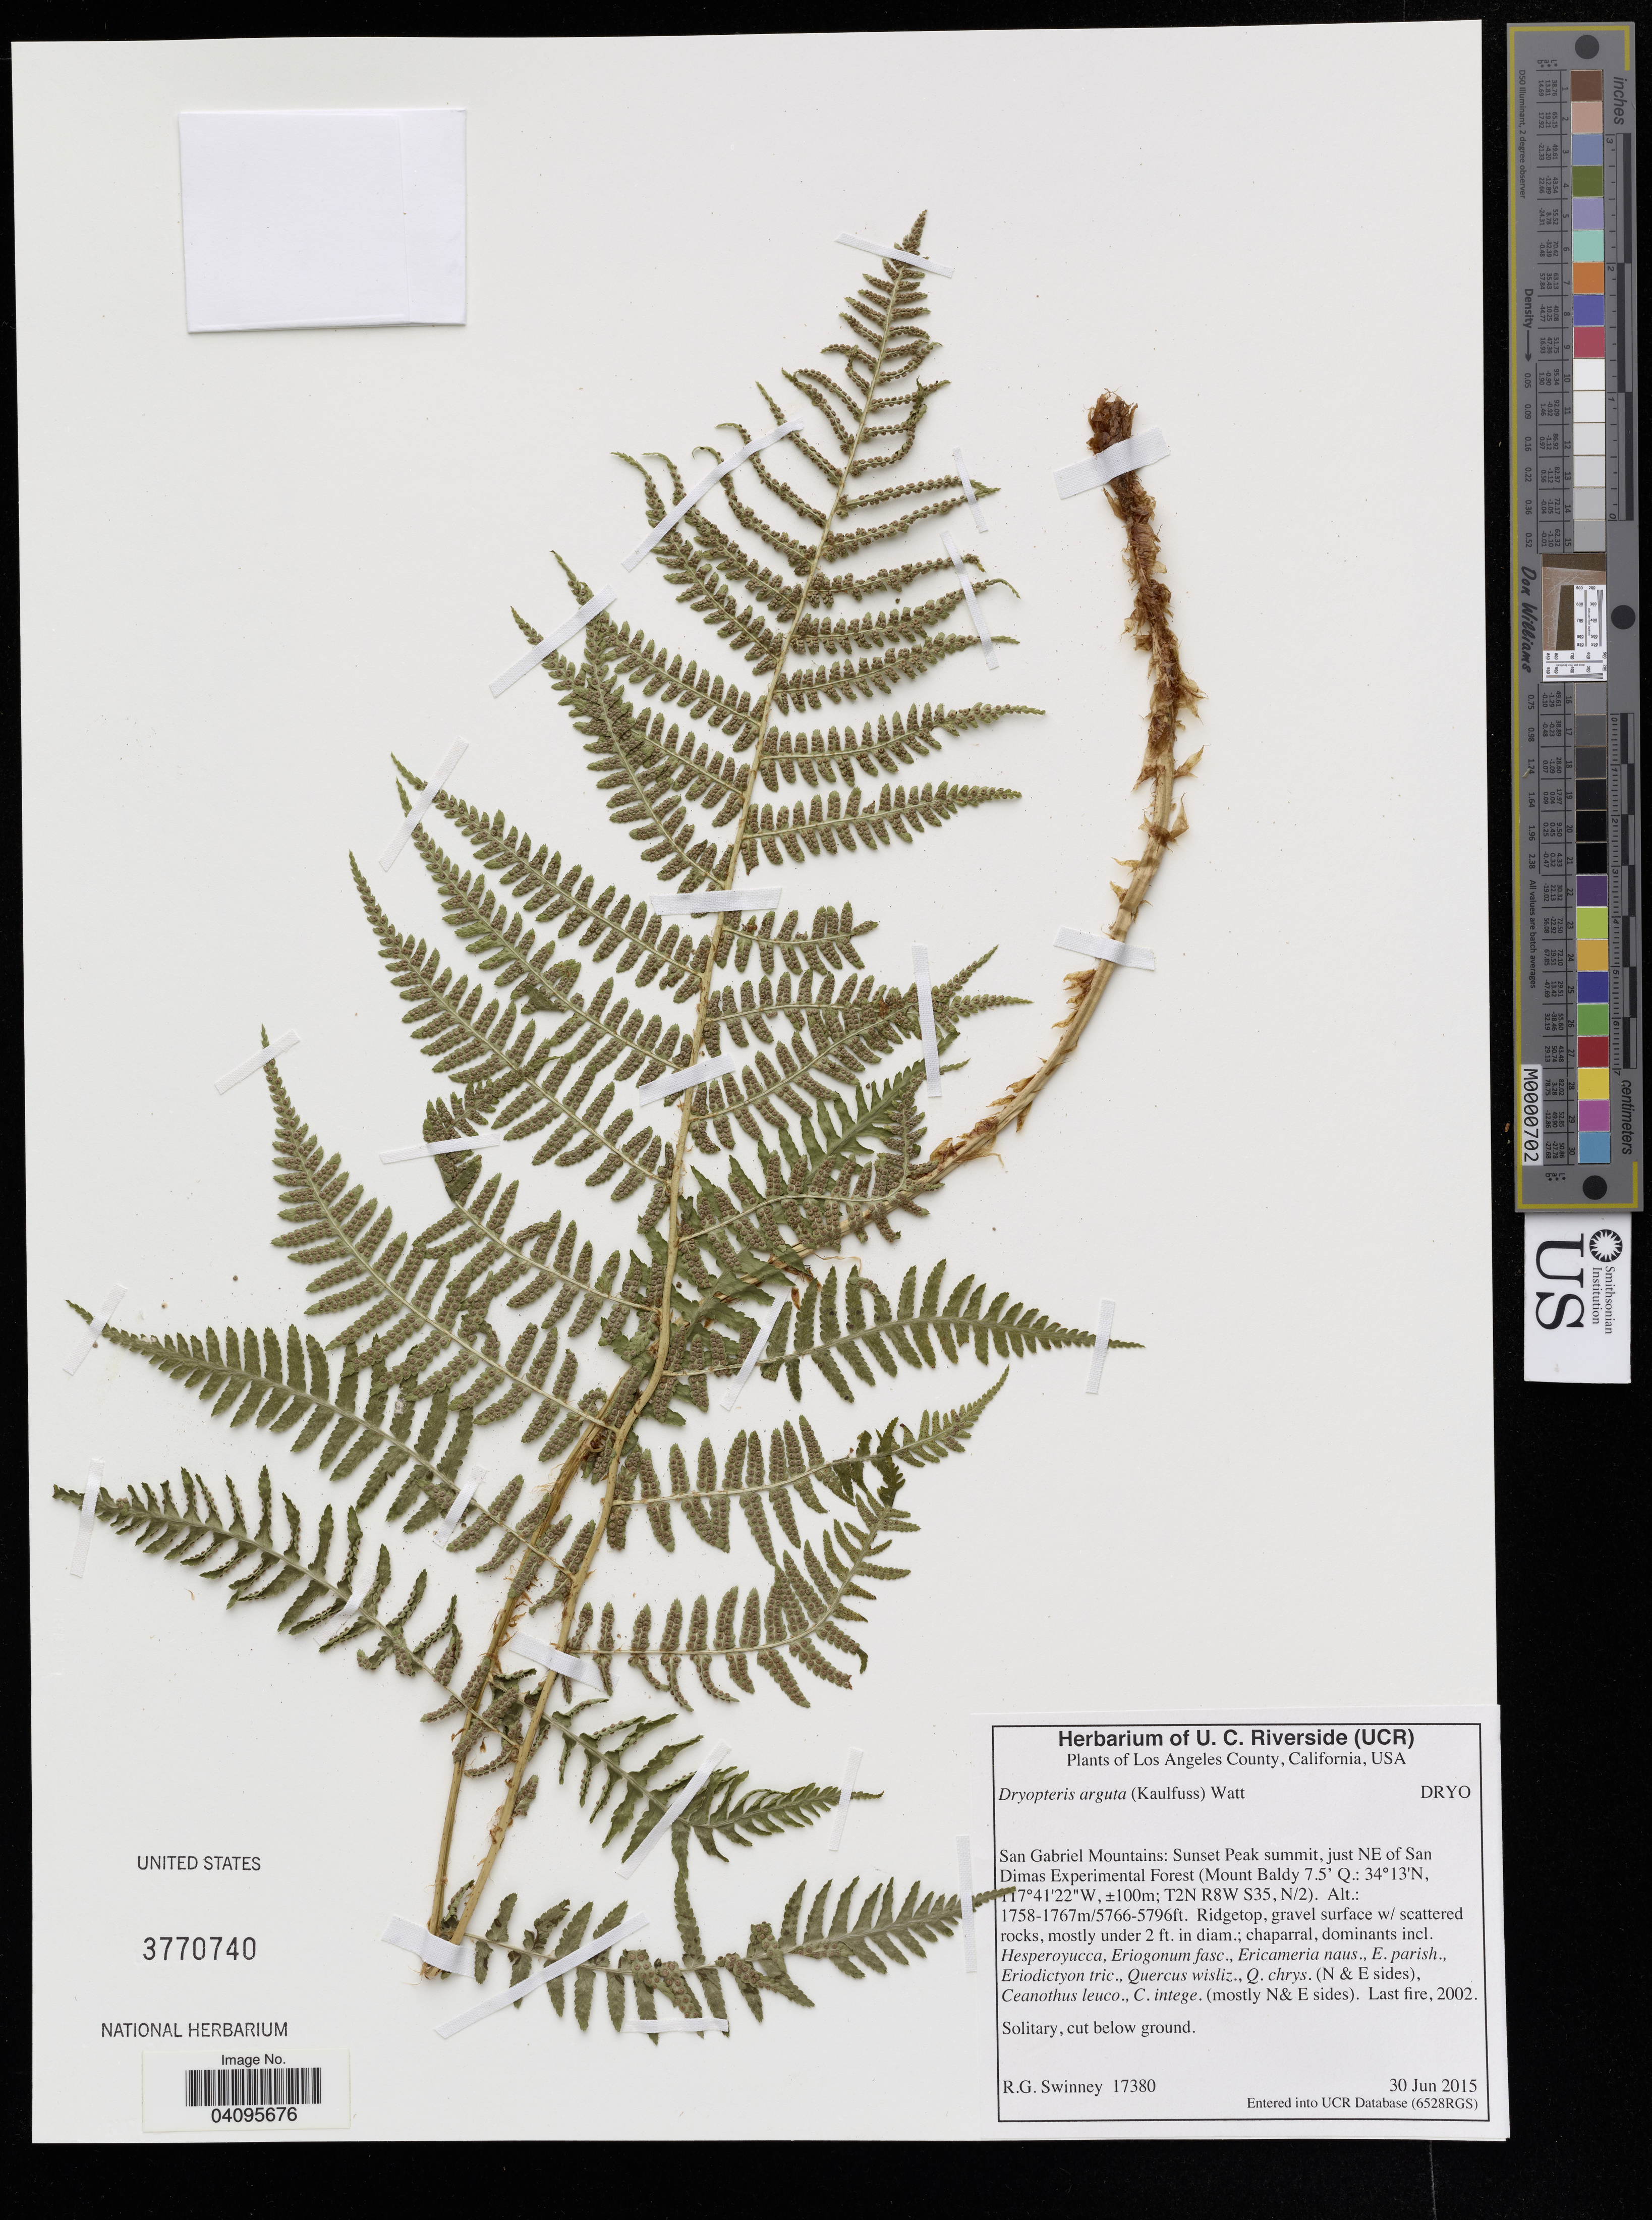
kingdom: Plantae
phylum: Tracheophyta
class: Polypodiopsida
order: Polypodiales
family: Dryopteridaceae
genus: Dryopteris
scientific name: Dryopteris arguta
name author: (Kaulf.) Maxon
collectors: R. Swinney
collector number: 17380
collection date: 2015-06-30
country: United States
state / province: California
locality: Los Angeles County. San Gabriel Mountains: Sunset Peak summit, just NE of San Dimas Experimental Forest (Mount Baldy 7.5' +/- 100m; T2N R8W S35, N/2).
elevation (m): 1758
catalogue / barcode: US 3770740